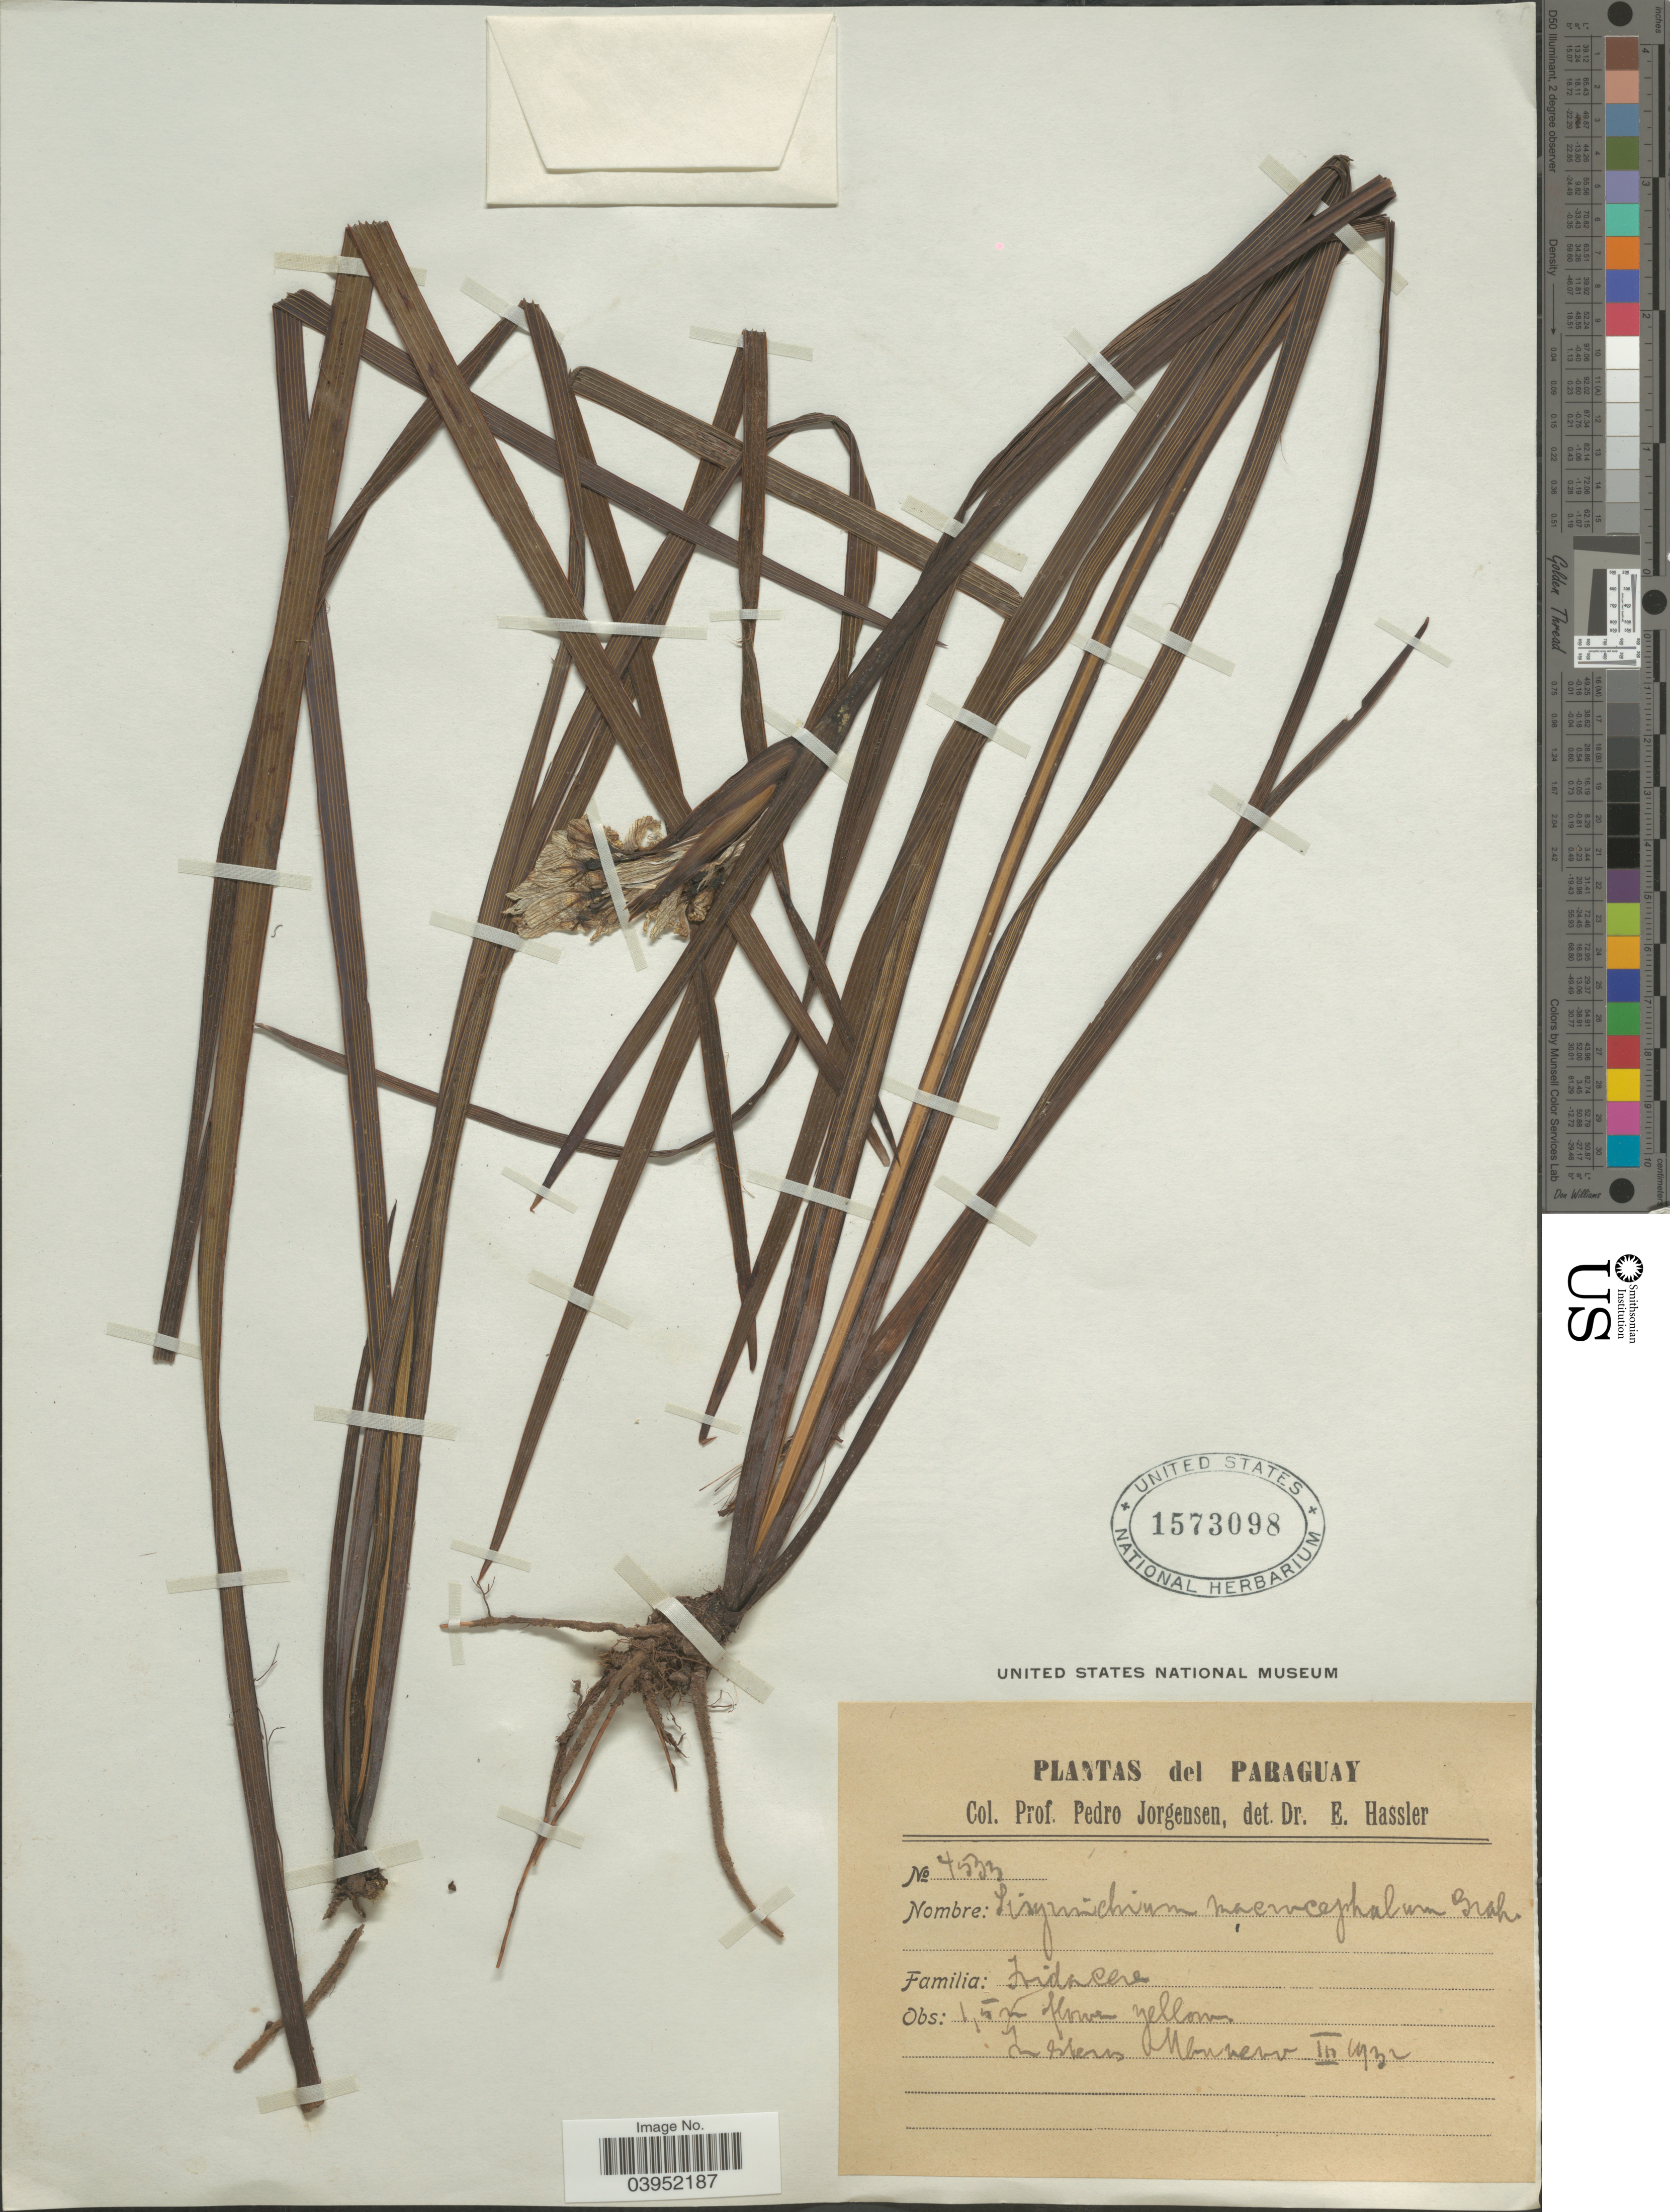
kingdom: Plantae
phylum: Tracheophyta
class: Liliopsida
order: Asparagales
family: Iridaceae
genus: Sisyrinchium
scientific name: Sisyrinchium macrocephalum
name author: Graham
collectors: P. Jörgensen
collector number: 4533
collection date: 1932-03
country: Paraguay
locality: In esteros Mburero.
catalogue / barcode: US 1573098